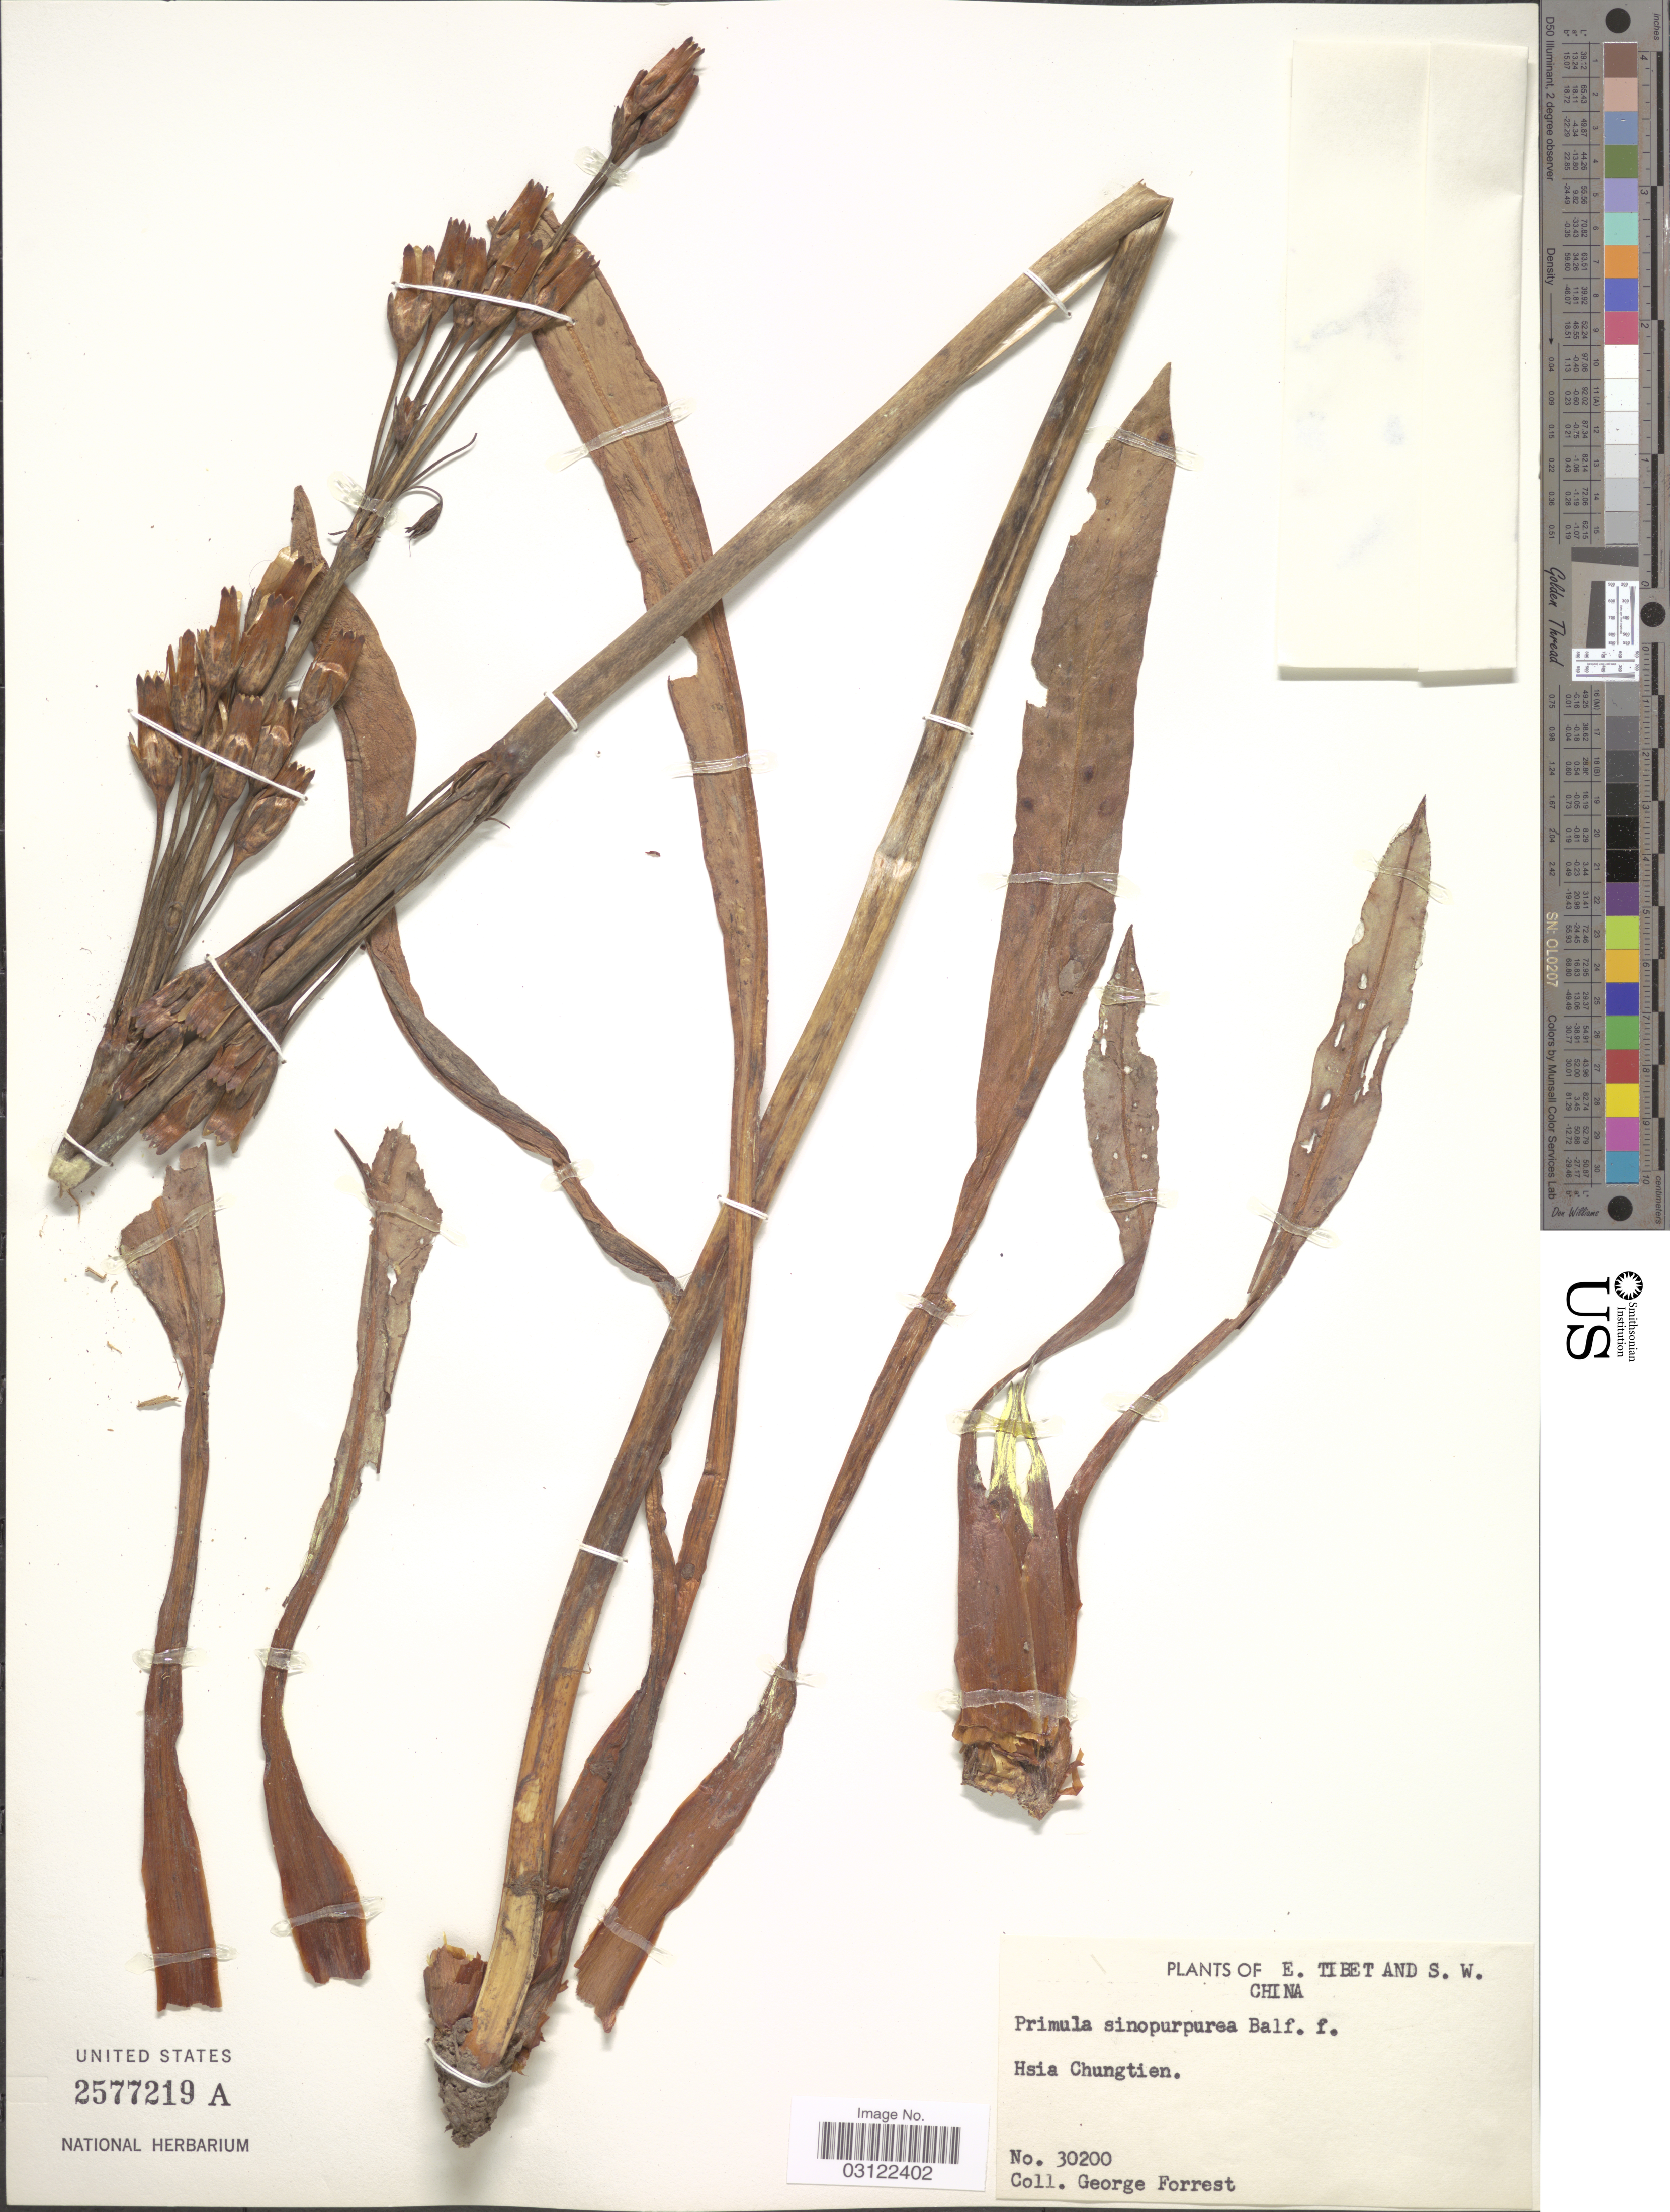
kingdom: Plantae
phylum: Tracheophyta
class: Magnoliopsida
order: Ericales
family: Primulaceae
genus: Primula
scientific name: Primula sinopurpurea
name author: Balf. f. ex Hutch.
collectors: G. Forrest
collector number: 30200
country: China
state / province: Xizang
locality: E. Tibet and S.W. China. Hsia Chungtien.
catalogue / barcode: US 2577219A